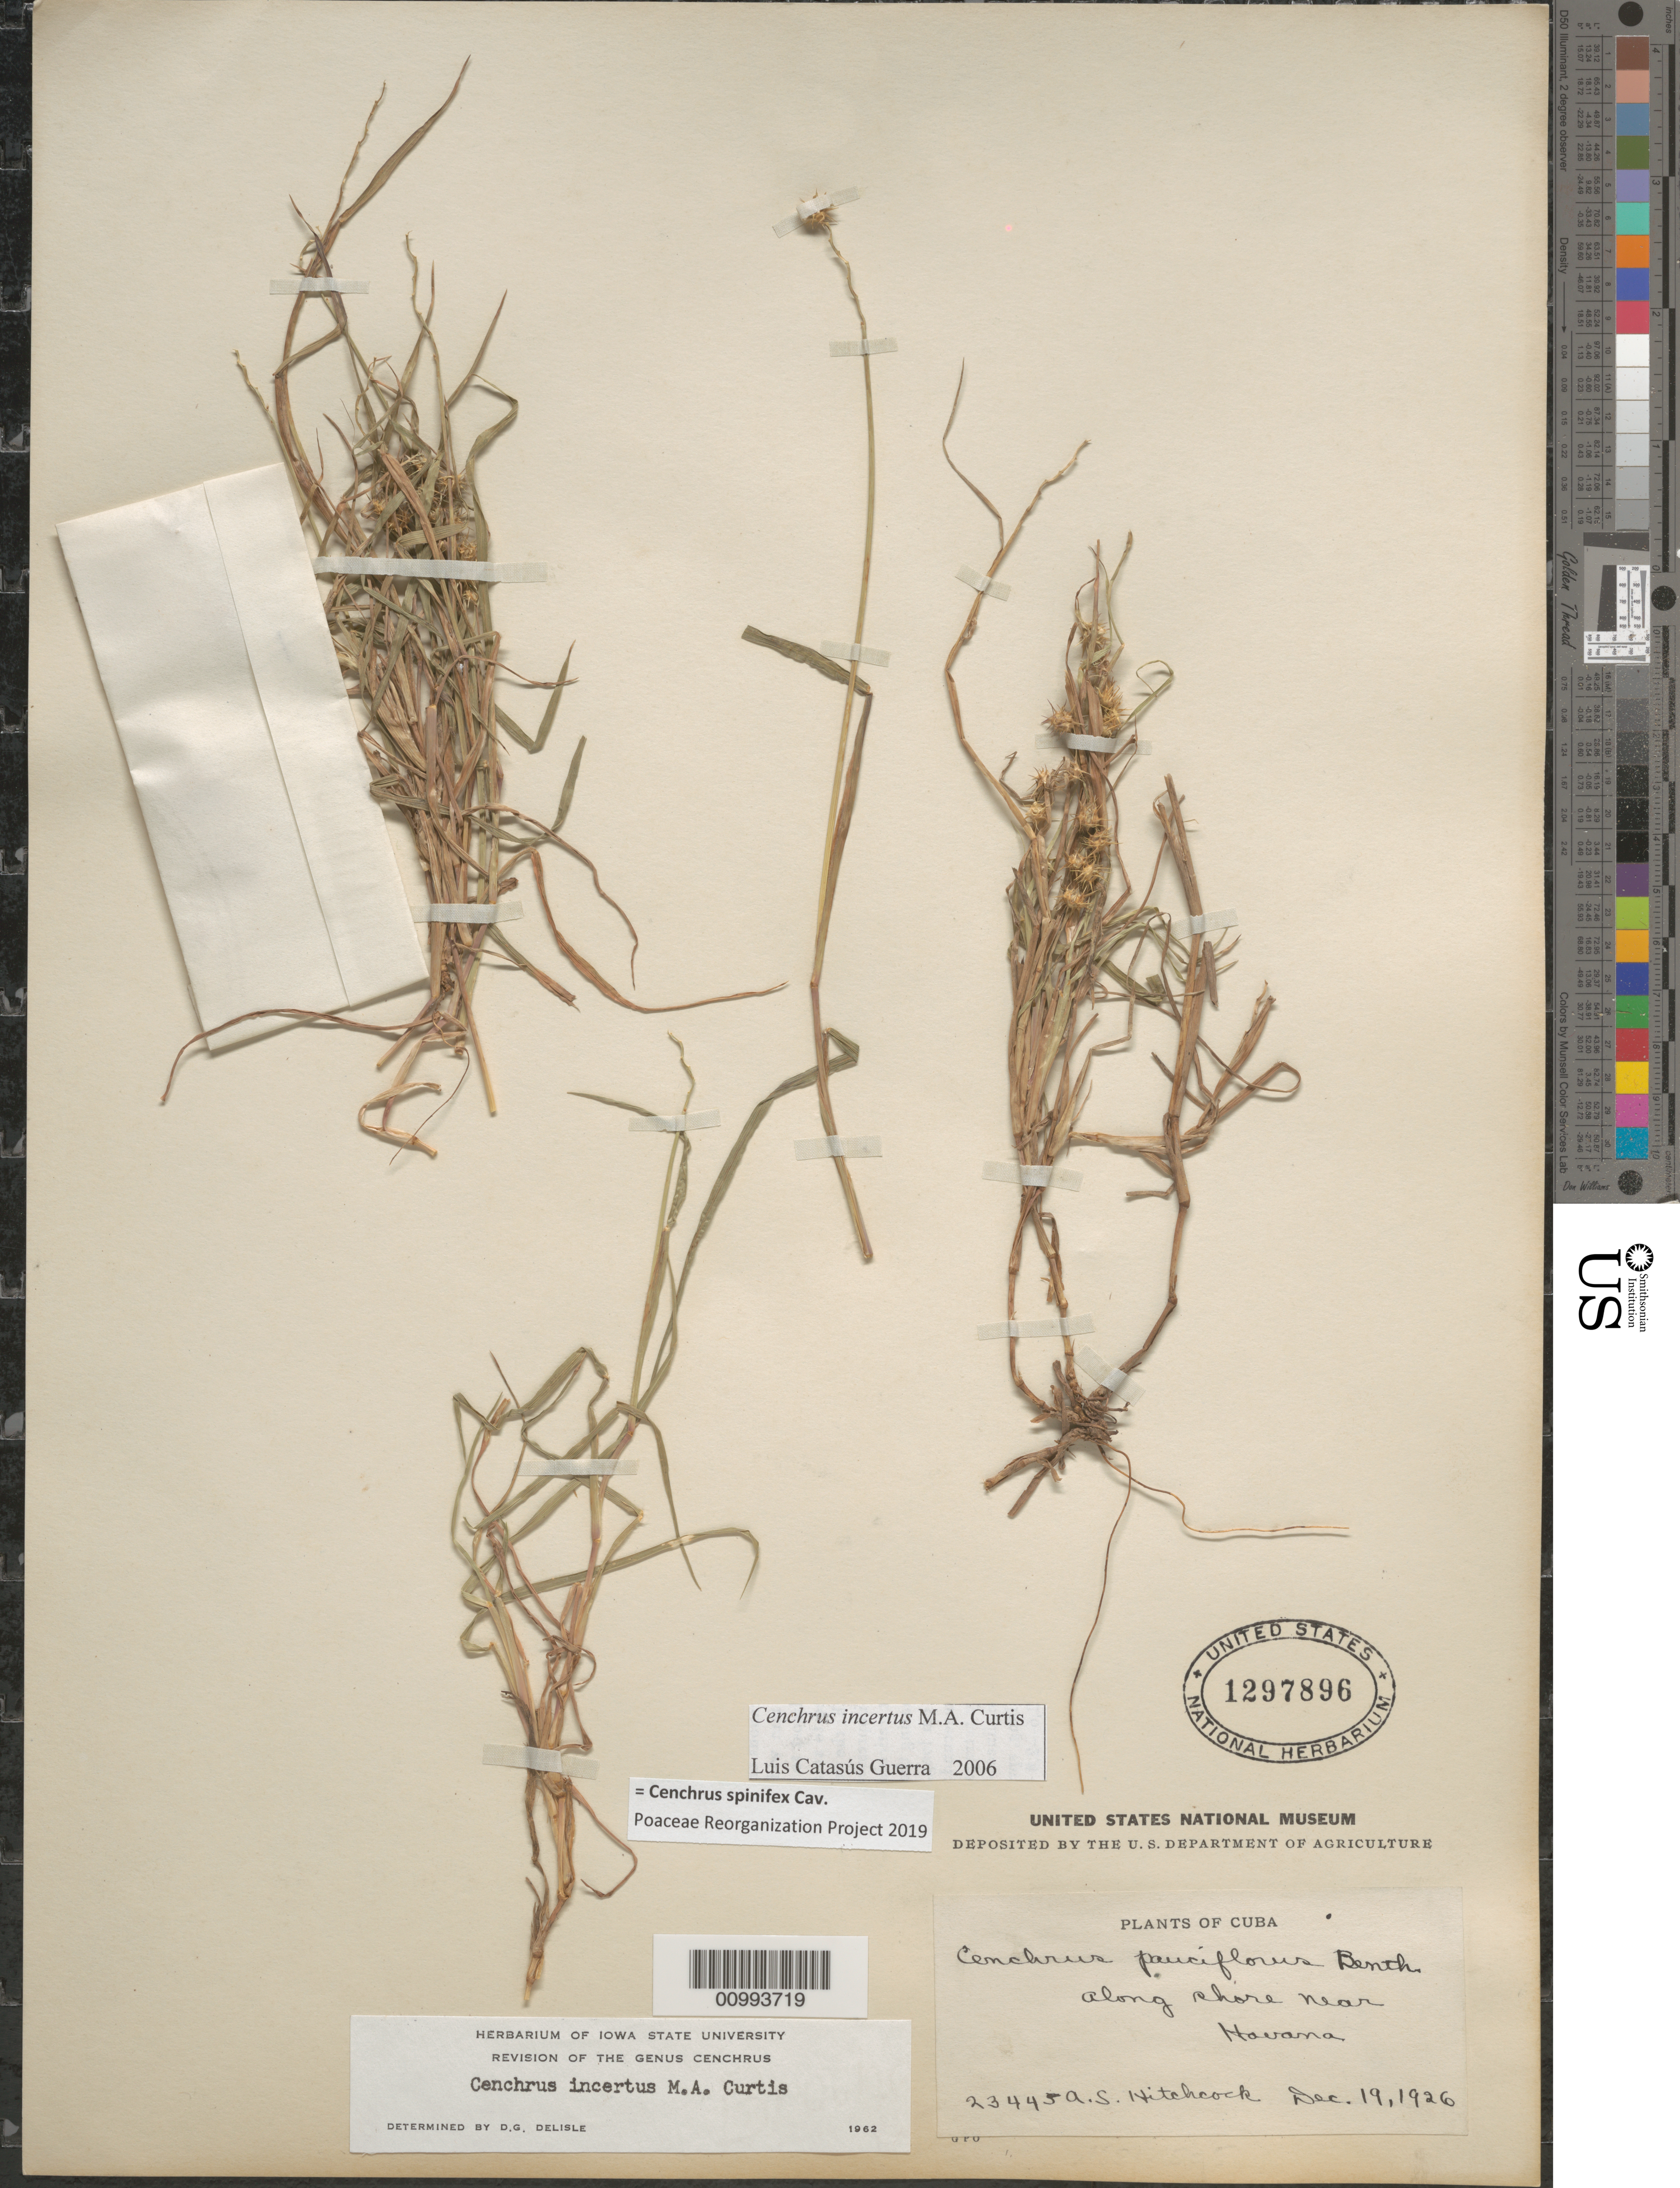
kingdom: Plantae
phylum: Tracheophyta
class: Liliopsida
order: Poales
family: Poaceae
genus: Cenchrus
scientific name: Cenchrus spinifex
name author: Cav.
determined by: Poaceae Reorganization Project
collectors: A. S. Hitchcock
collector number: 23445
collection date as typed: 19 Dec 1926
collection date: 1926-12-19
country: Cuba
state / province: La Habana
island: Cuba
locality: La Habana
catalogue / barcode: US 1297896